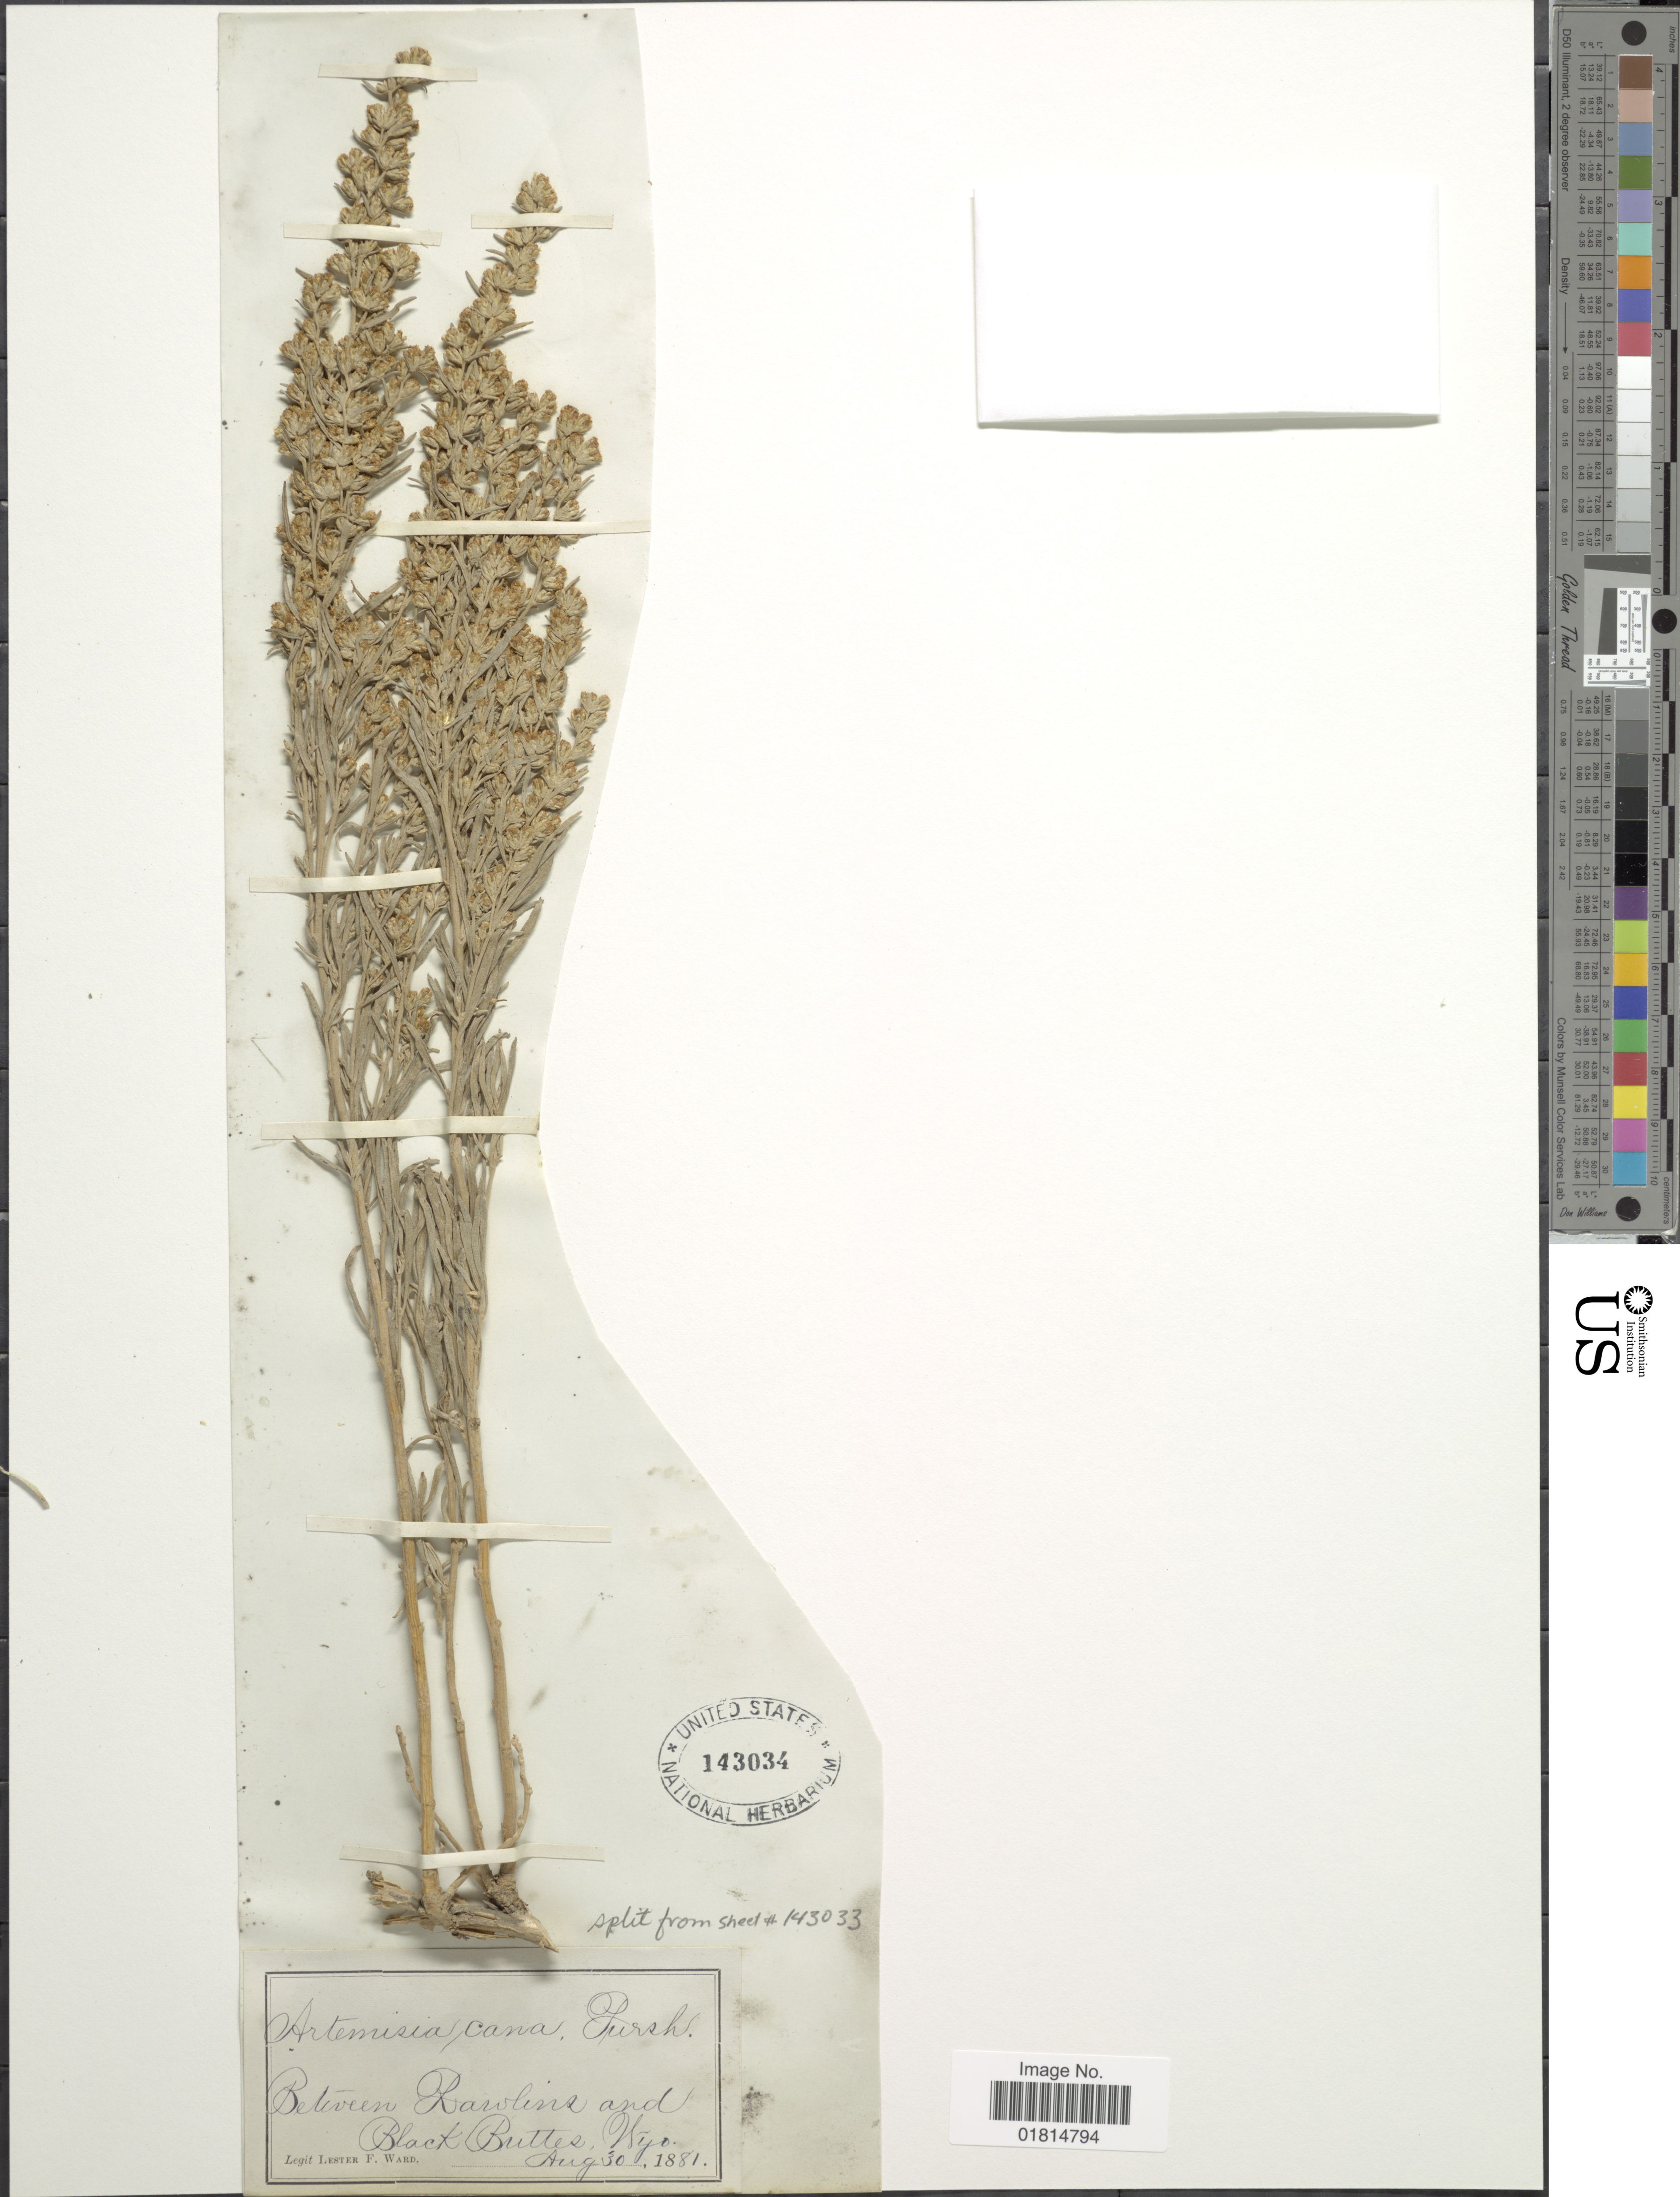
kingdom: Plantae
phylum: Tracheophyta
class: Magnoliopsida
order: Asterales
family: Asteraceae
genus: Artemisia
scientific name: Artemisia cana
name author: Pursh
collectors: L. F. Ward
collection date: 1881-08-30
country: United States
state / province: Wyoming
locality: Between Rawlins and Black Buttes, Wyo.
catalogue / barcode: US 143034